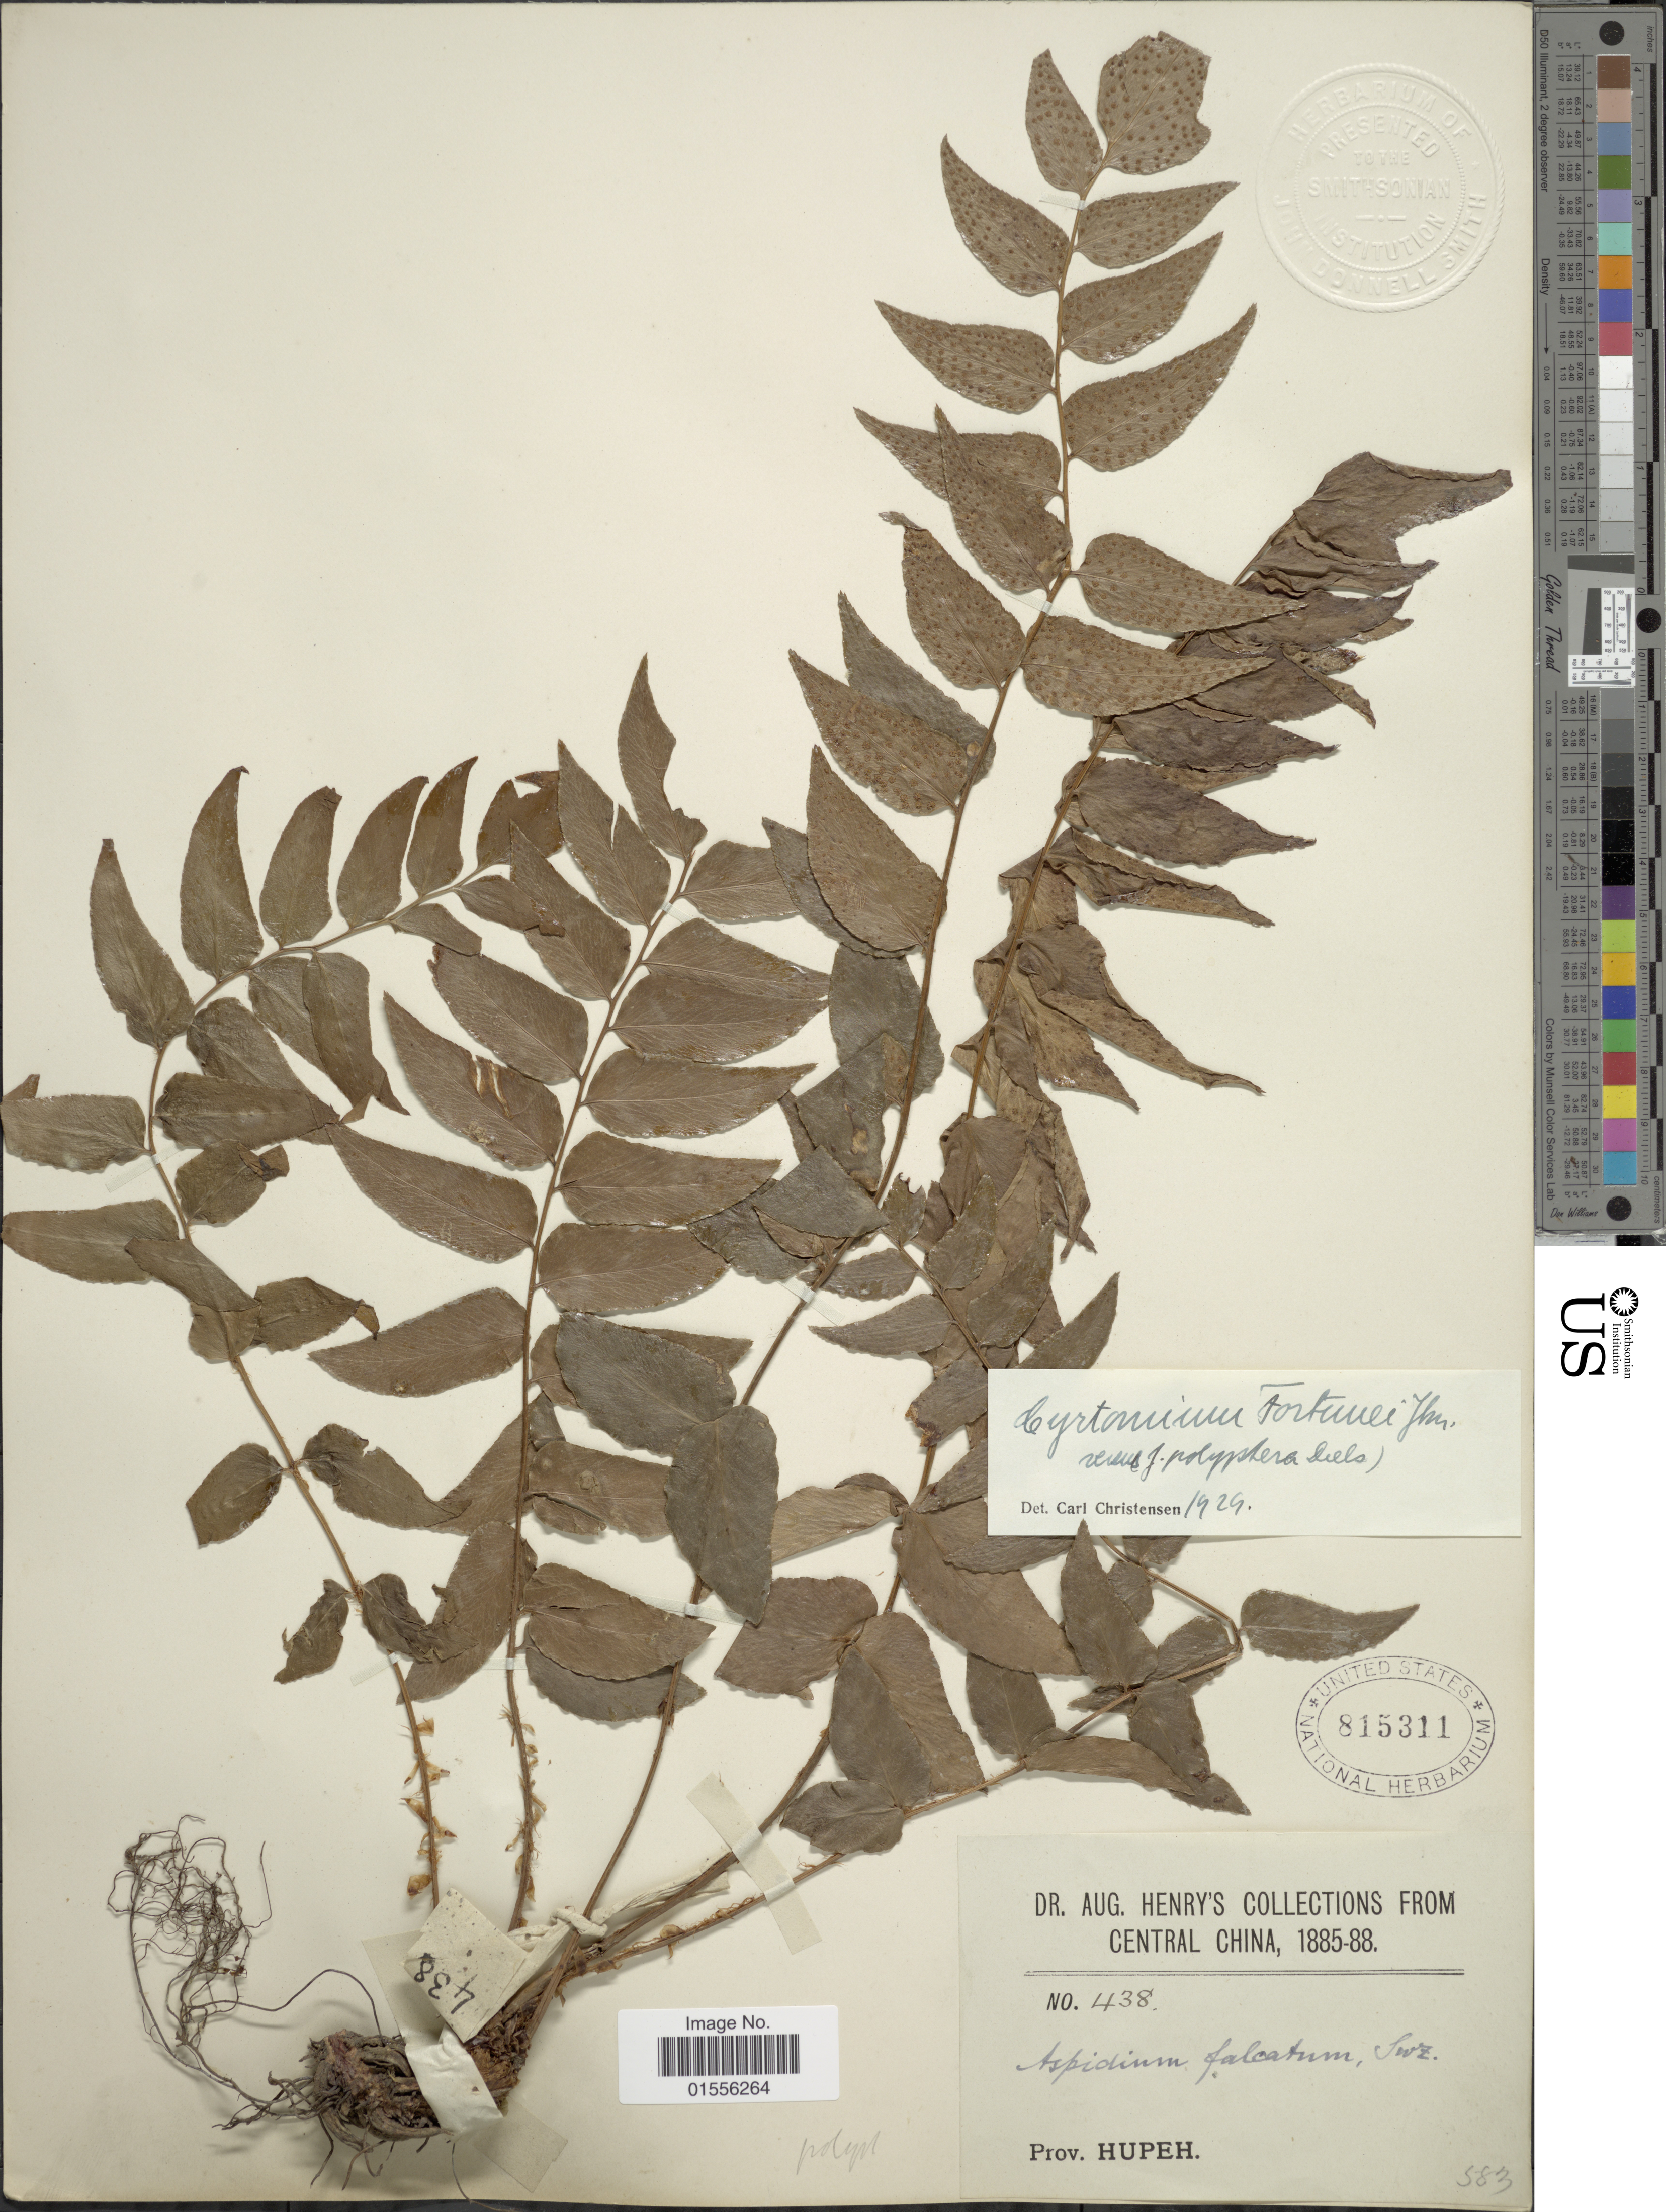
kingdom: Plantae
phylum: Tracheophyta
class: Polypodiopsida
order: Polypodiales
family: Dryopteridaceae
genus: Cyrtomium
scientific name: Cyrtomium fortunei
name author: J. Sm.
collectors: A. Henry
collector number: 438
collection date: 1885/1888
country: China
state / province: Hubei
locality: Prov. Hupeh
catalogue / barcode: US 815311